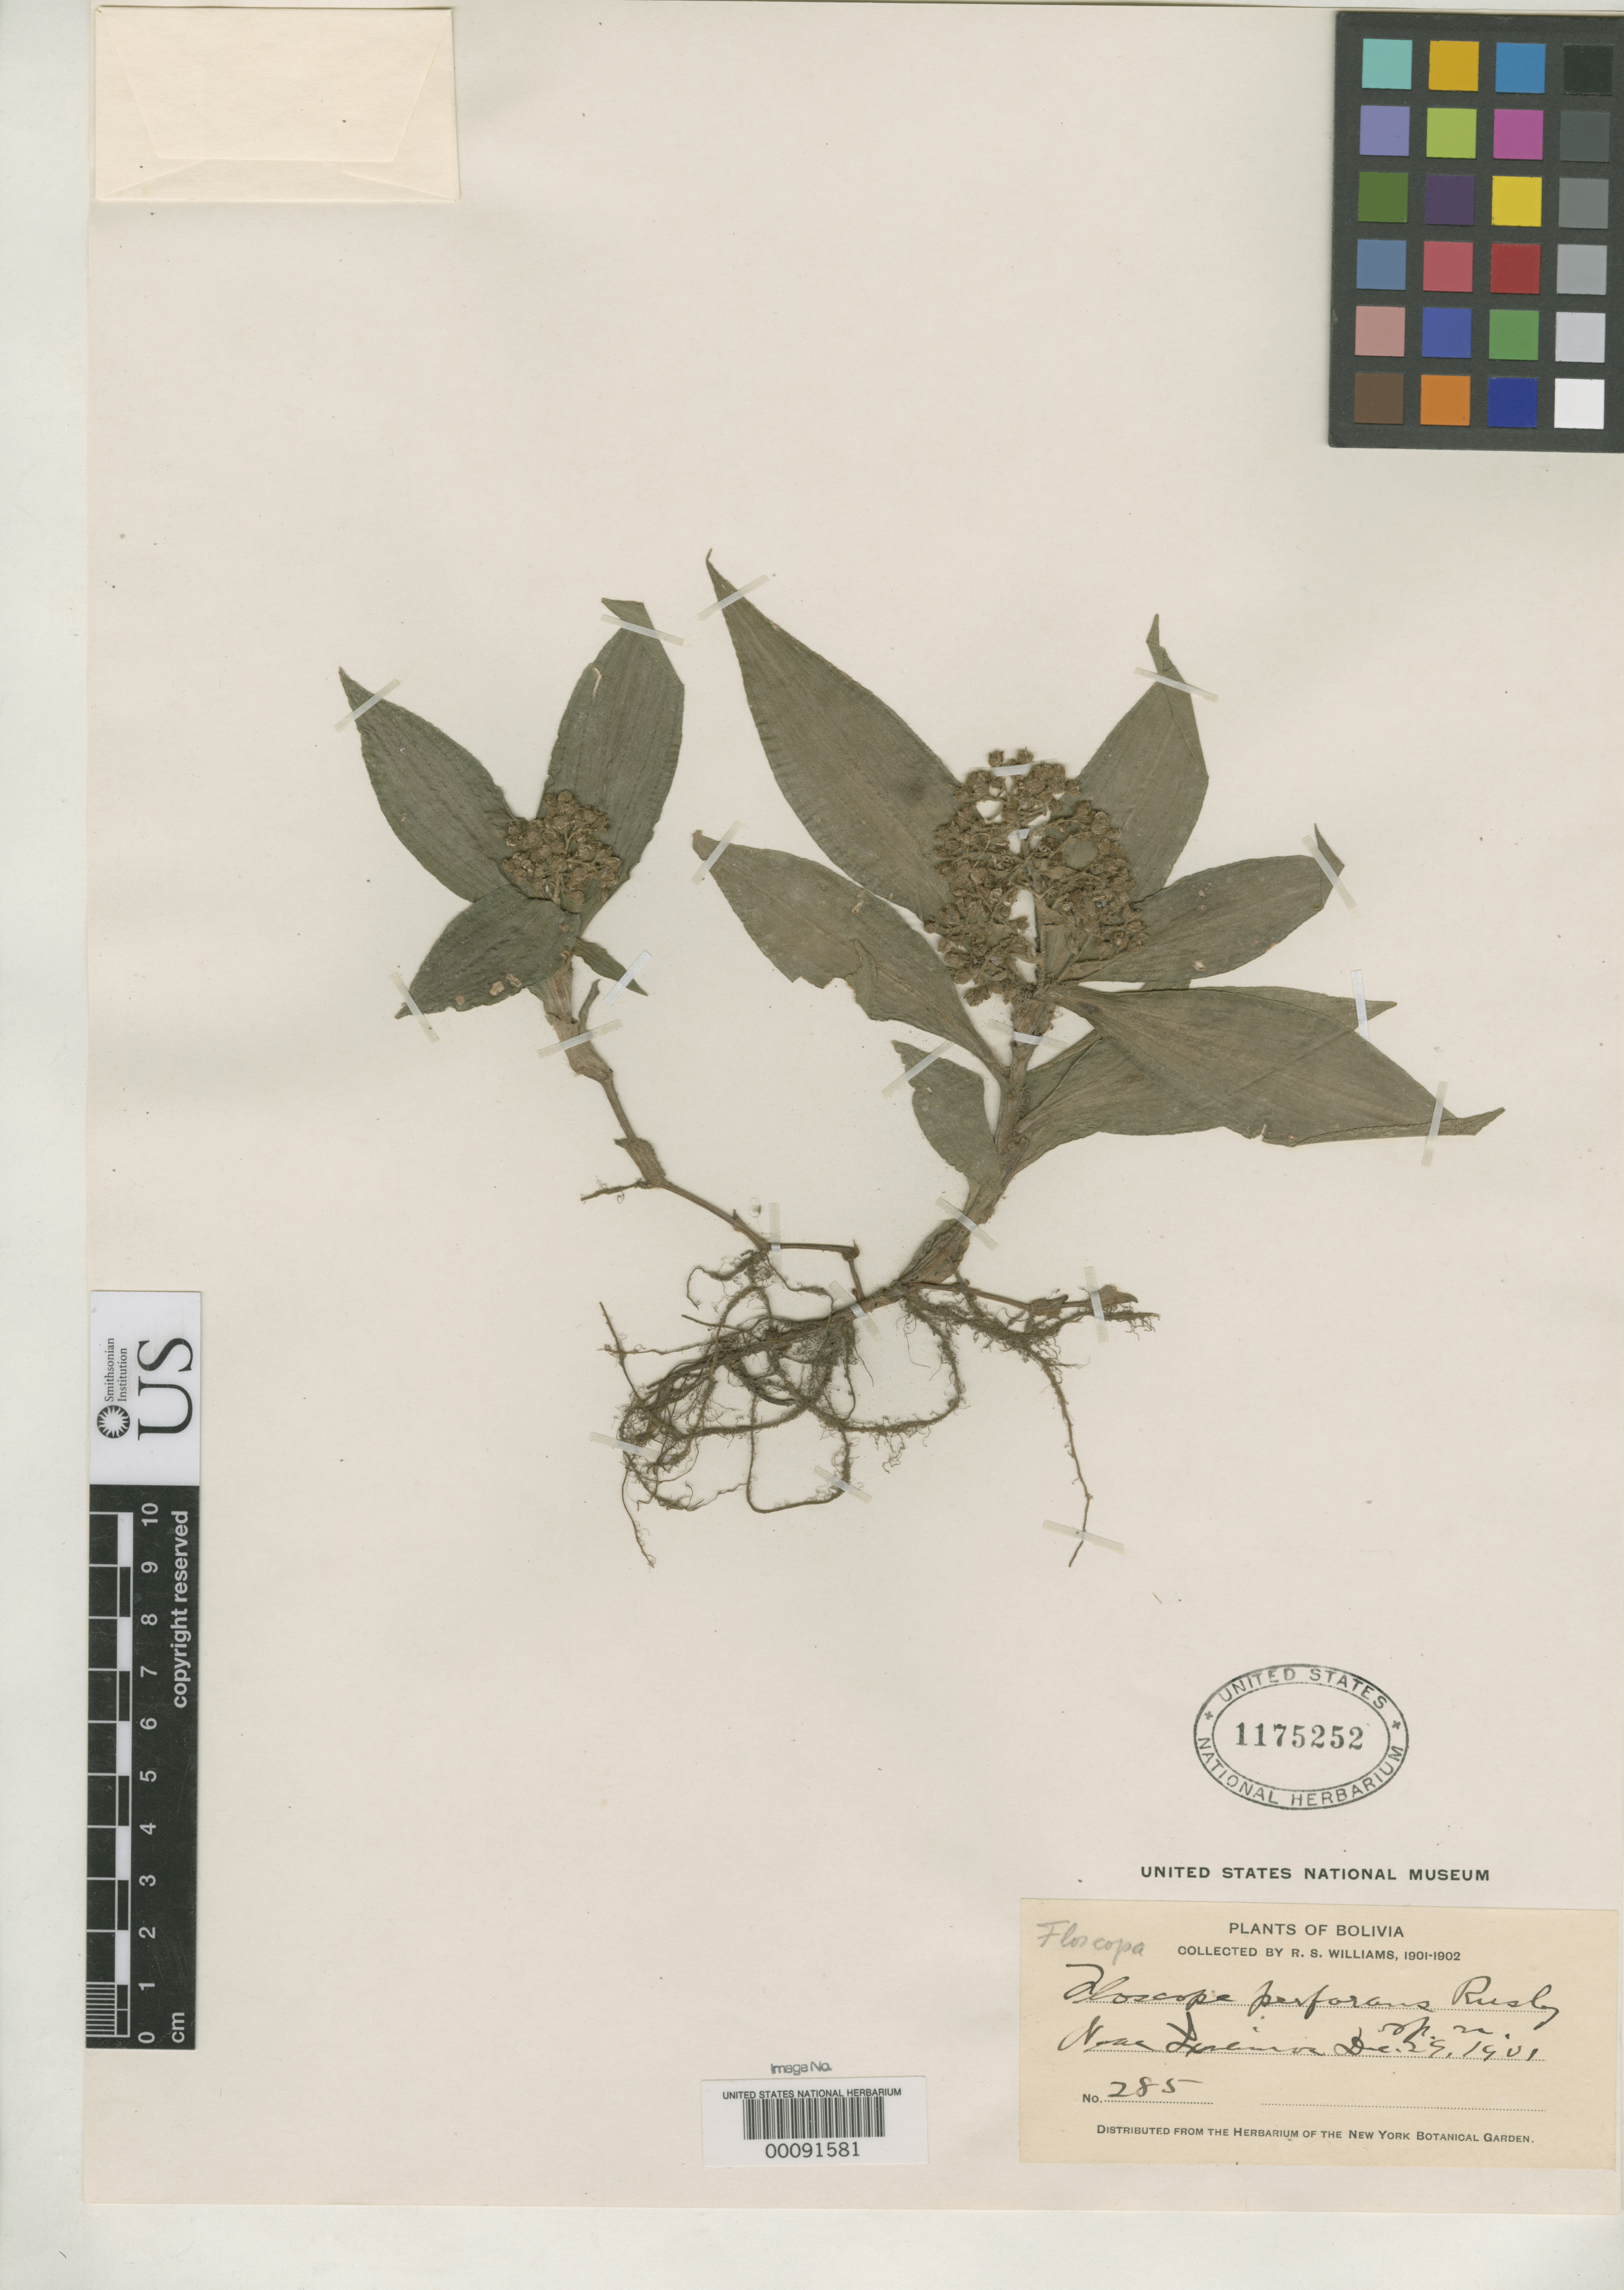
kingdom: Plantae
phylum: Tracheophyta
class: Liliopsida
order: Commelinales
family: Commelinaceae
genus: Floscopa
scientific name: Floscopa perforans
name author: Rusby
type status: Isotype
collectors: R. S. Williams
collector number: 285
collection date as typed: Dec. 29, 1901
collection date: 1901-12-29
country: Bolivia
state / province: La Paz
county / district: Iturralde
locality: Near Ixiamas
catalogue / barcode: US 1175252